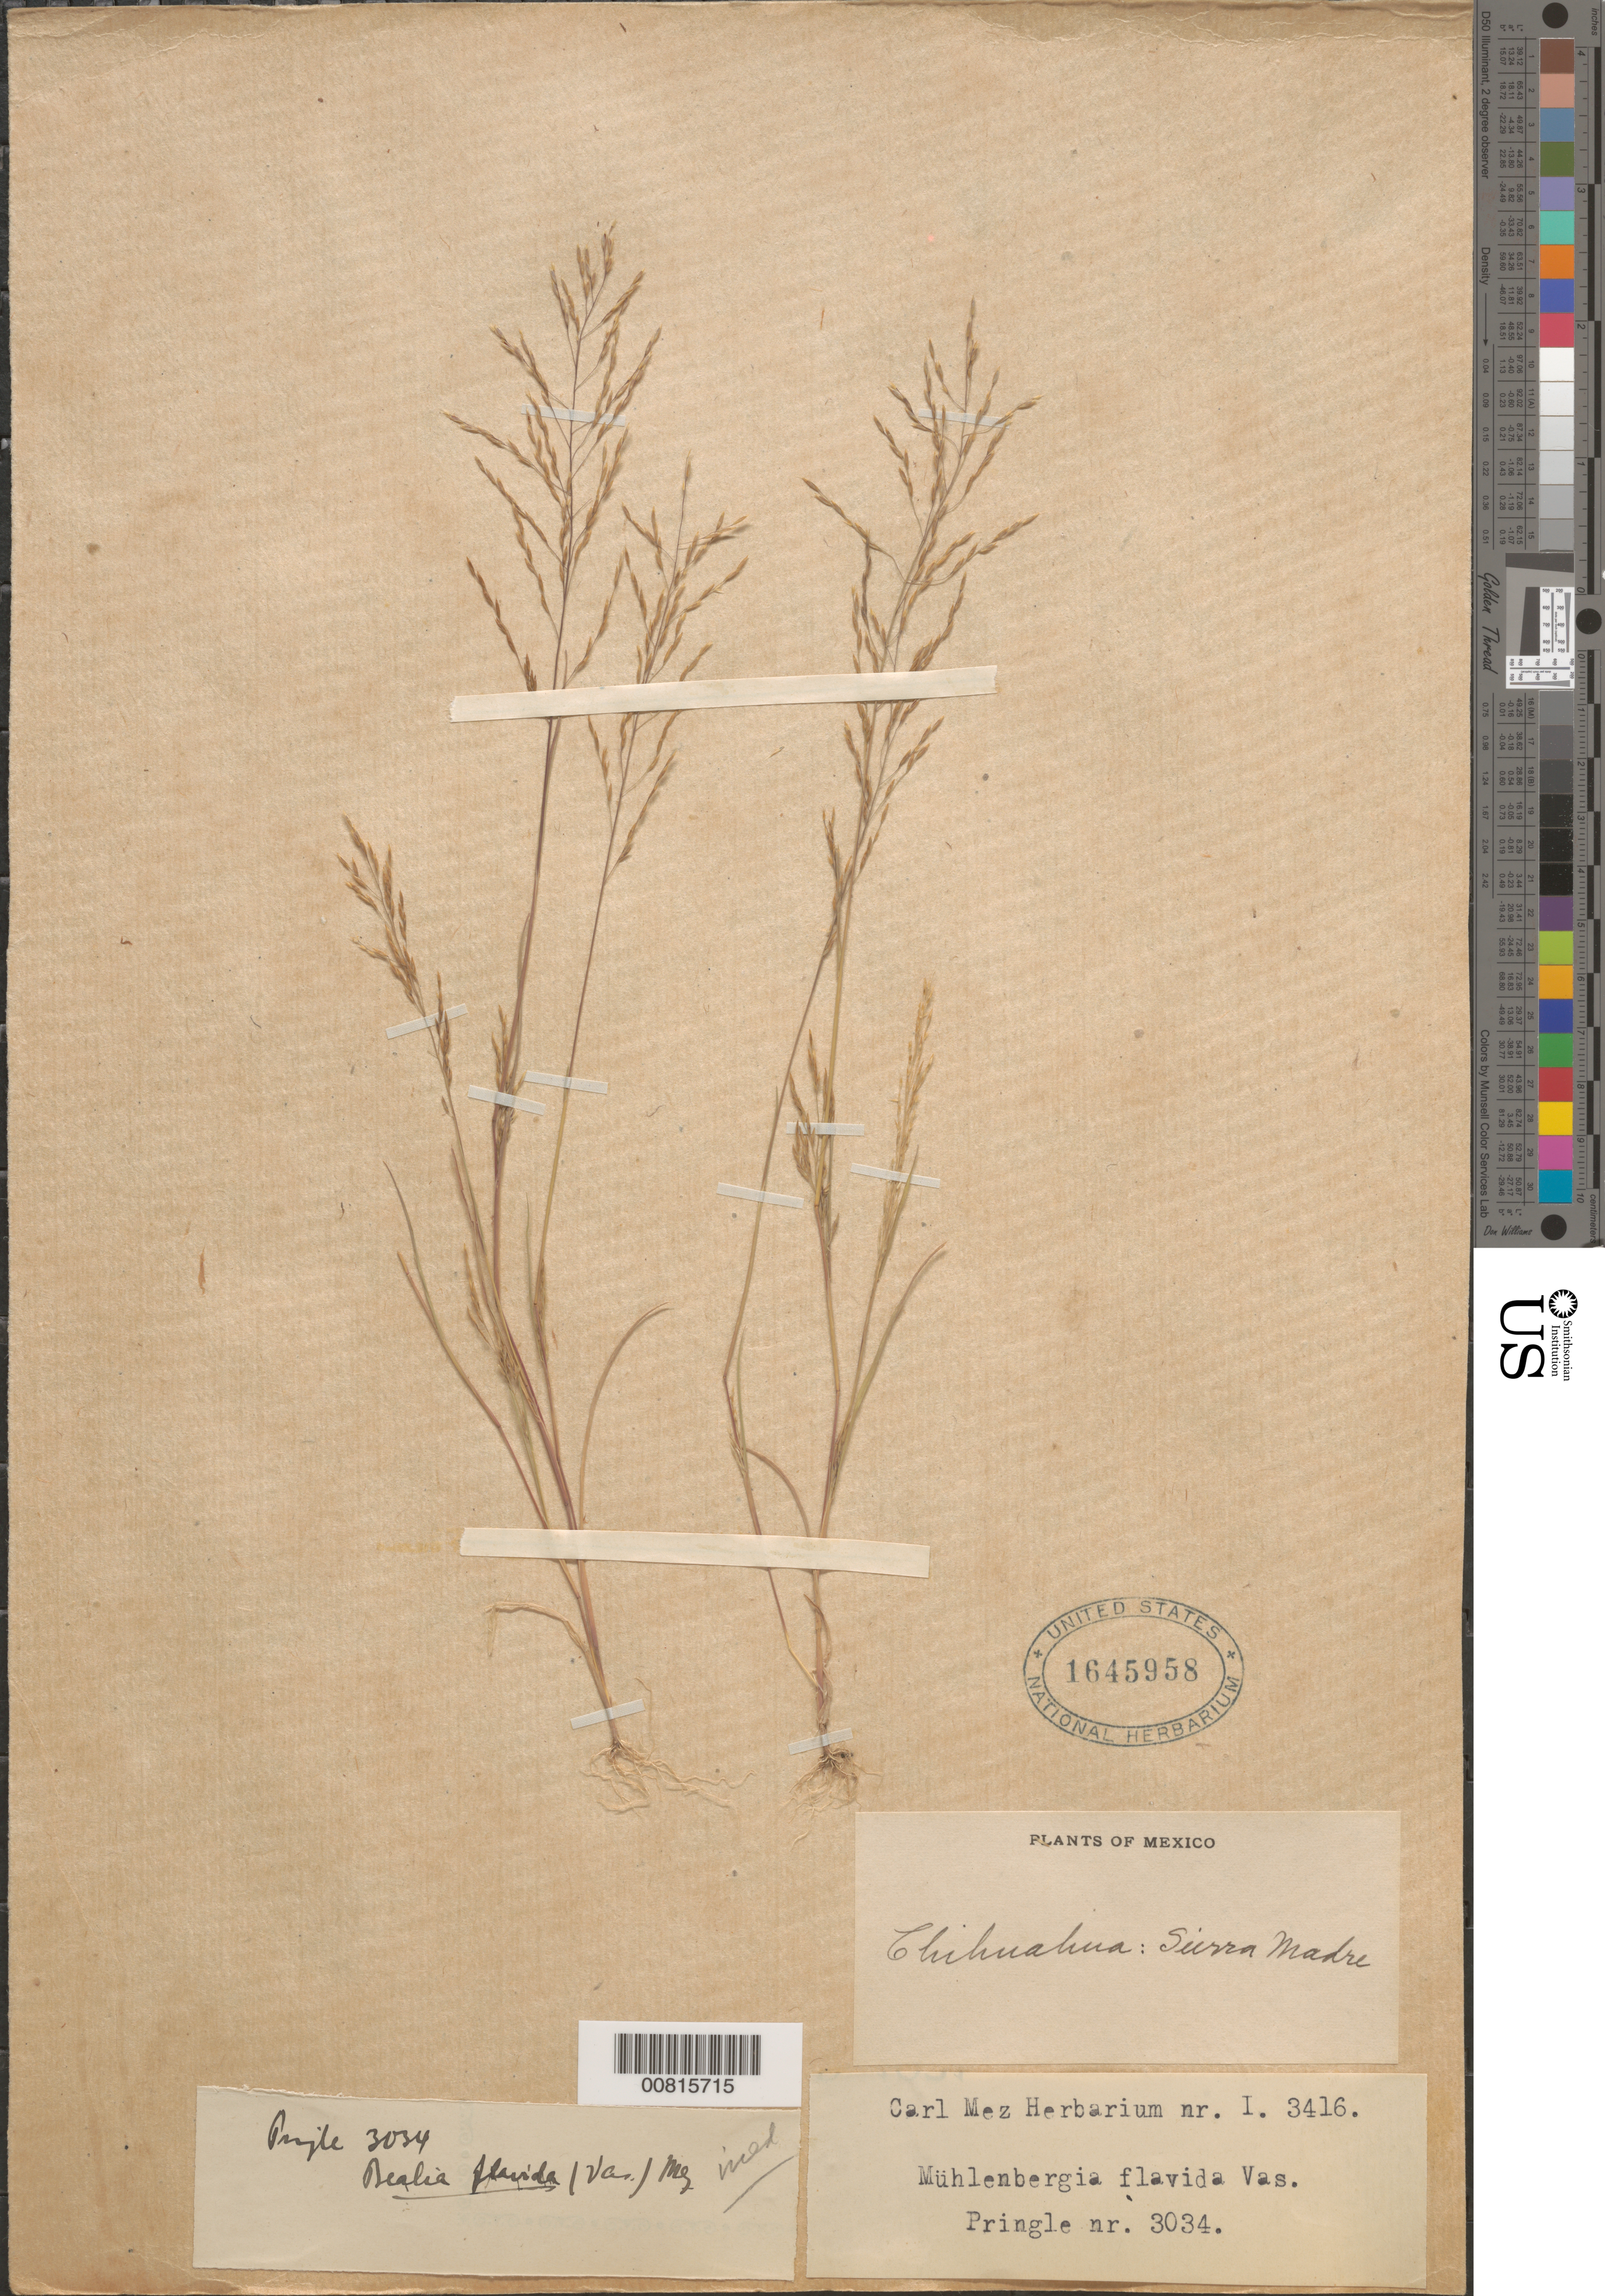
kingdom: Chromista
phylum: Ochrophyta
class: Bacillariophyceae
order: Coscinodiscales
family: Coscinodiscaceae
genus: Stoschia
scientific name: Stoschia janischii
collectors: C. G. Pringle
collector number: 3034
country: Mexico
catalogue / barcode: US 1645958